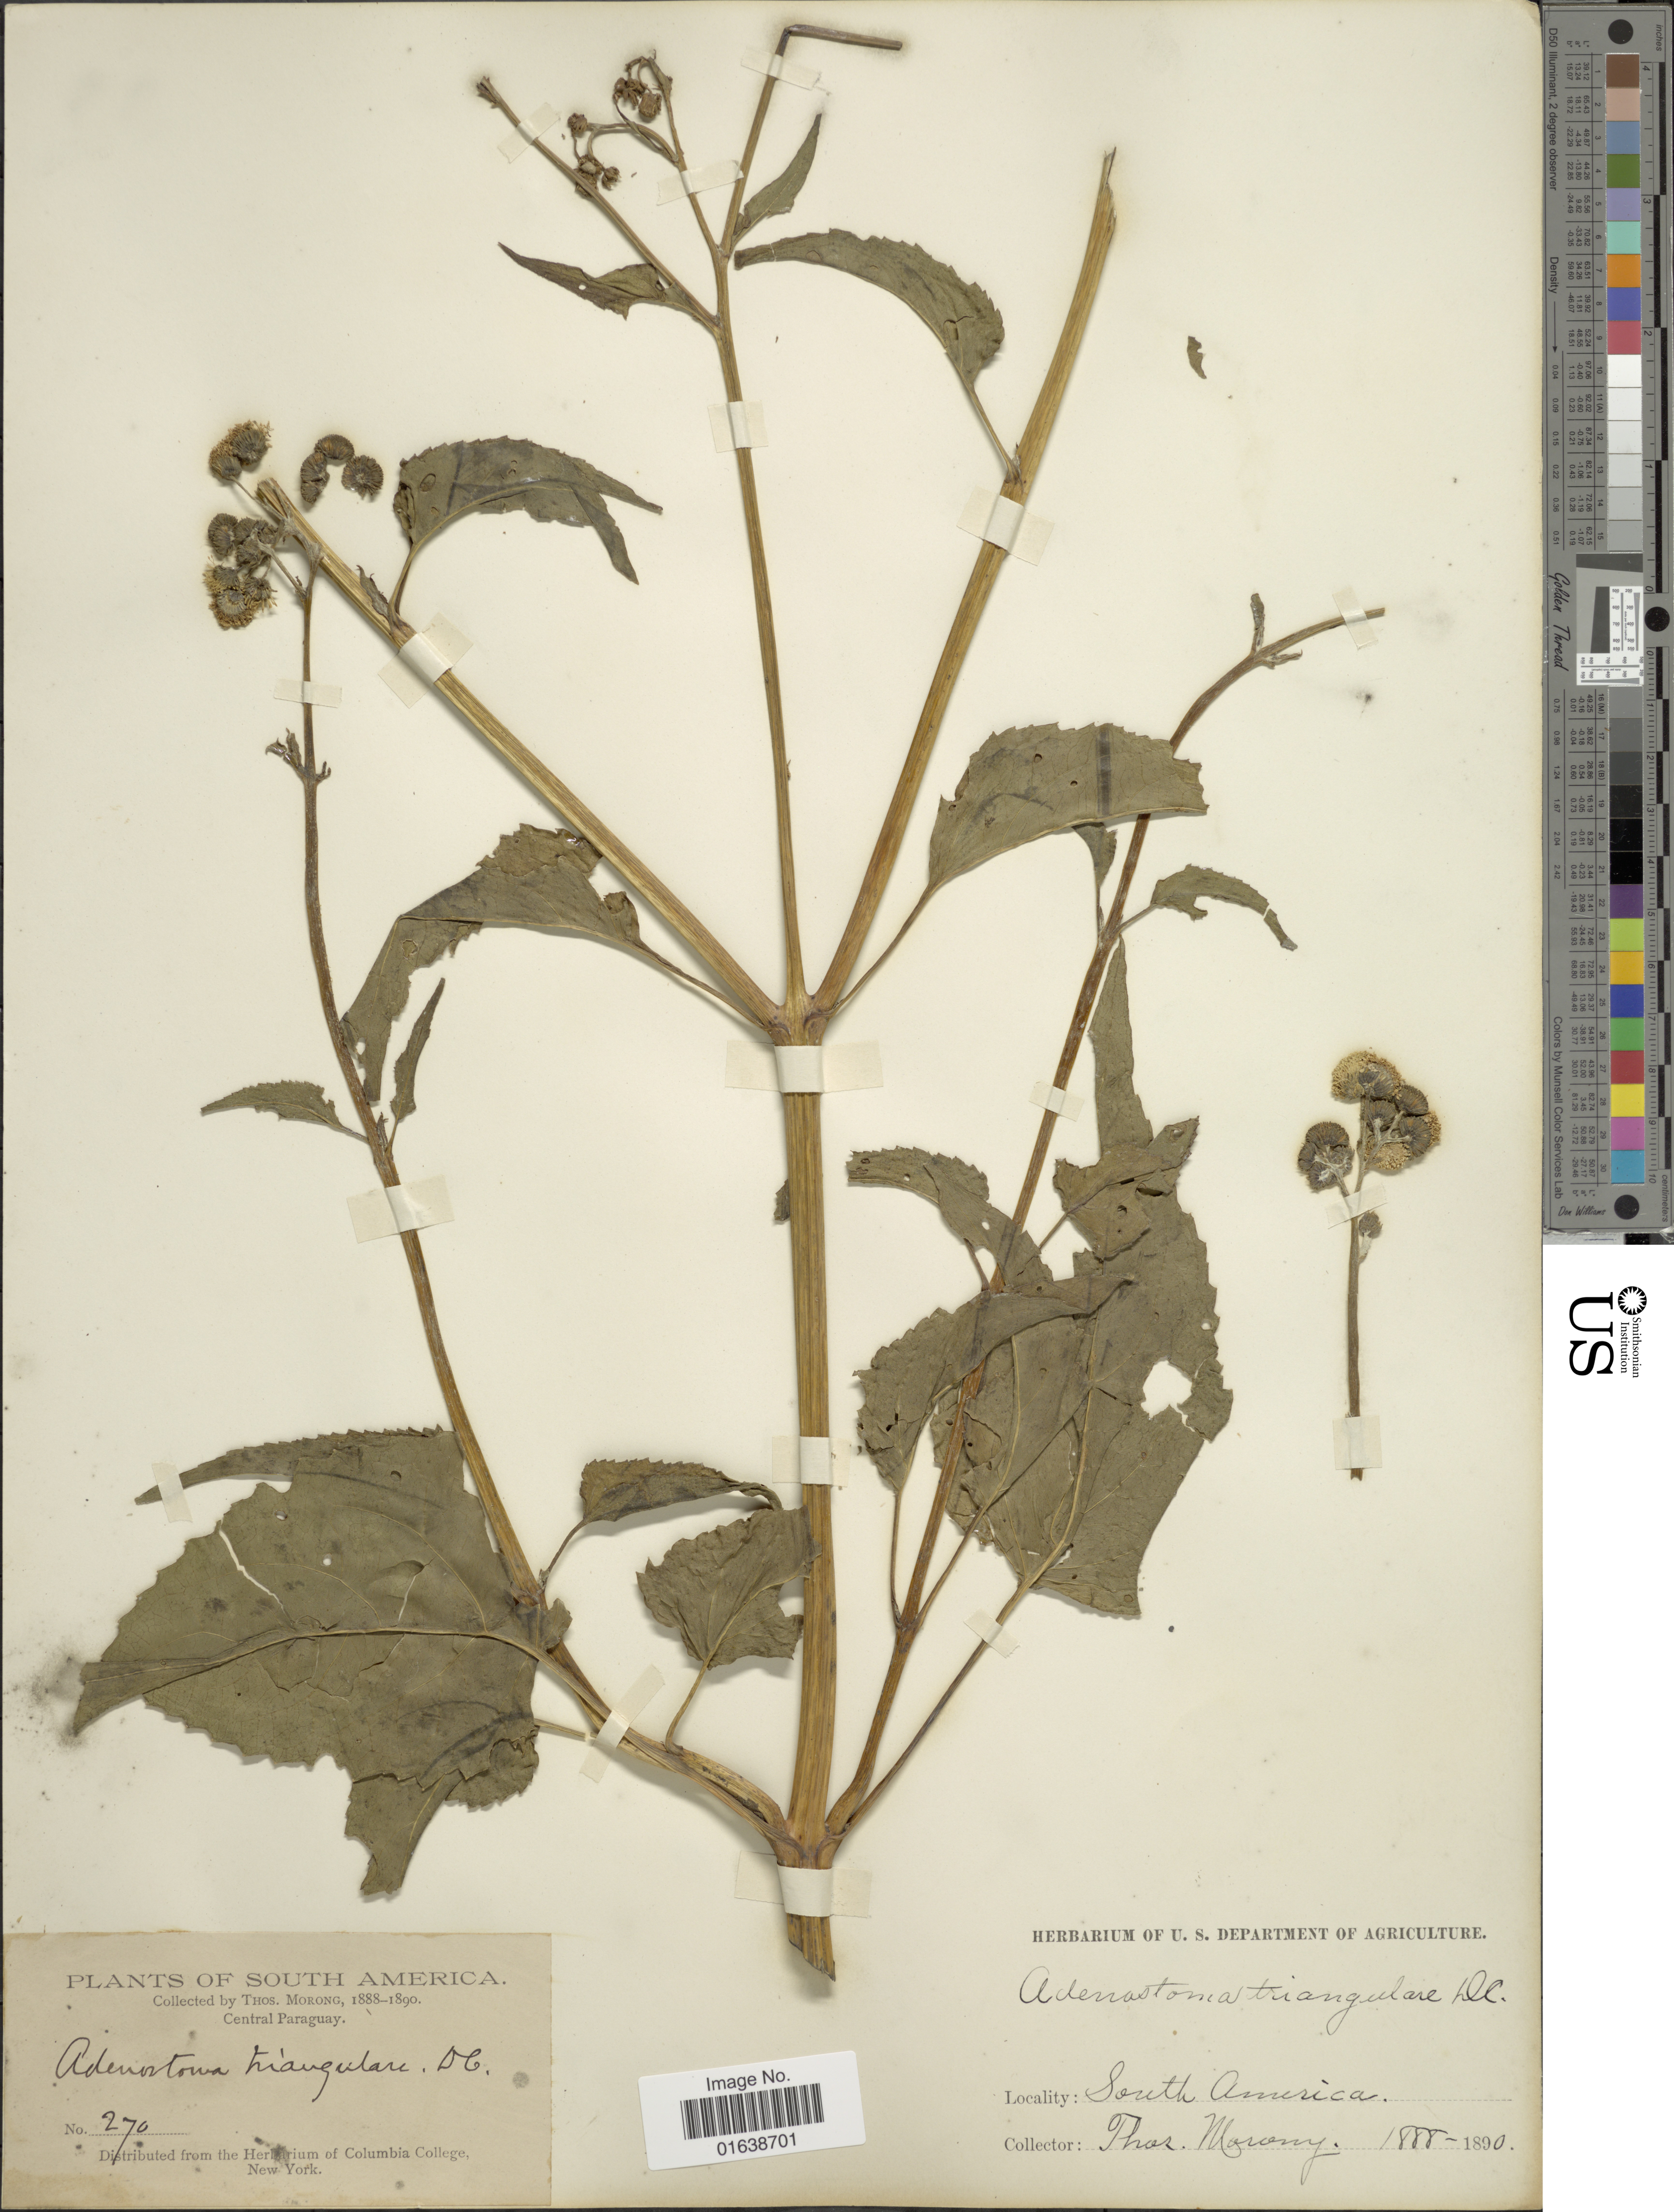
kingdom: Plantae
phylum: Tracheophyta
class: Magnoliopsida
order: Asterales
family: Asteraceae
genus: Gymnocoronis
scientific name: Gymnocoronis spilanthoides var. subcordata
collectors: ex herb. T. Morong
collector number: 270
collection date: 1888/1890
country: Paraguay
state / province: Central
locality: South America. Central Paraguay